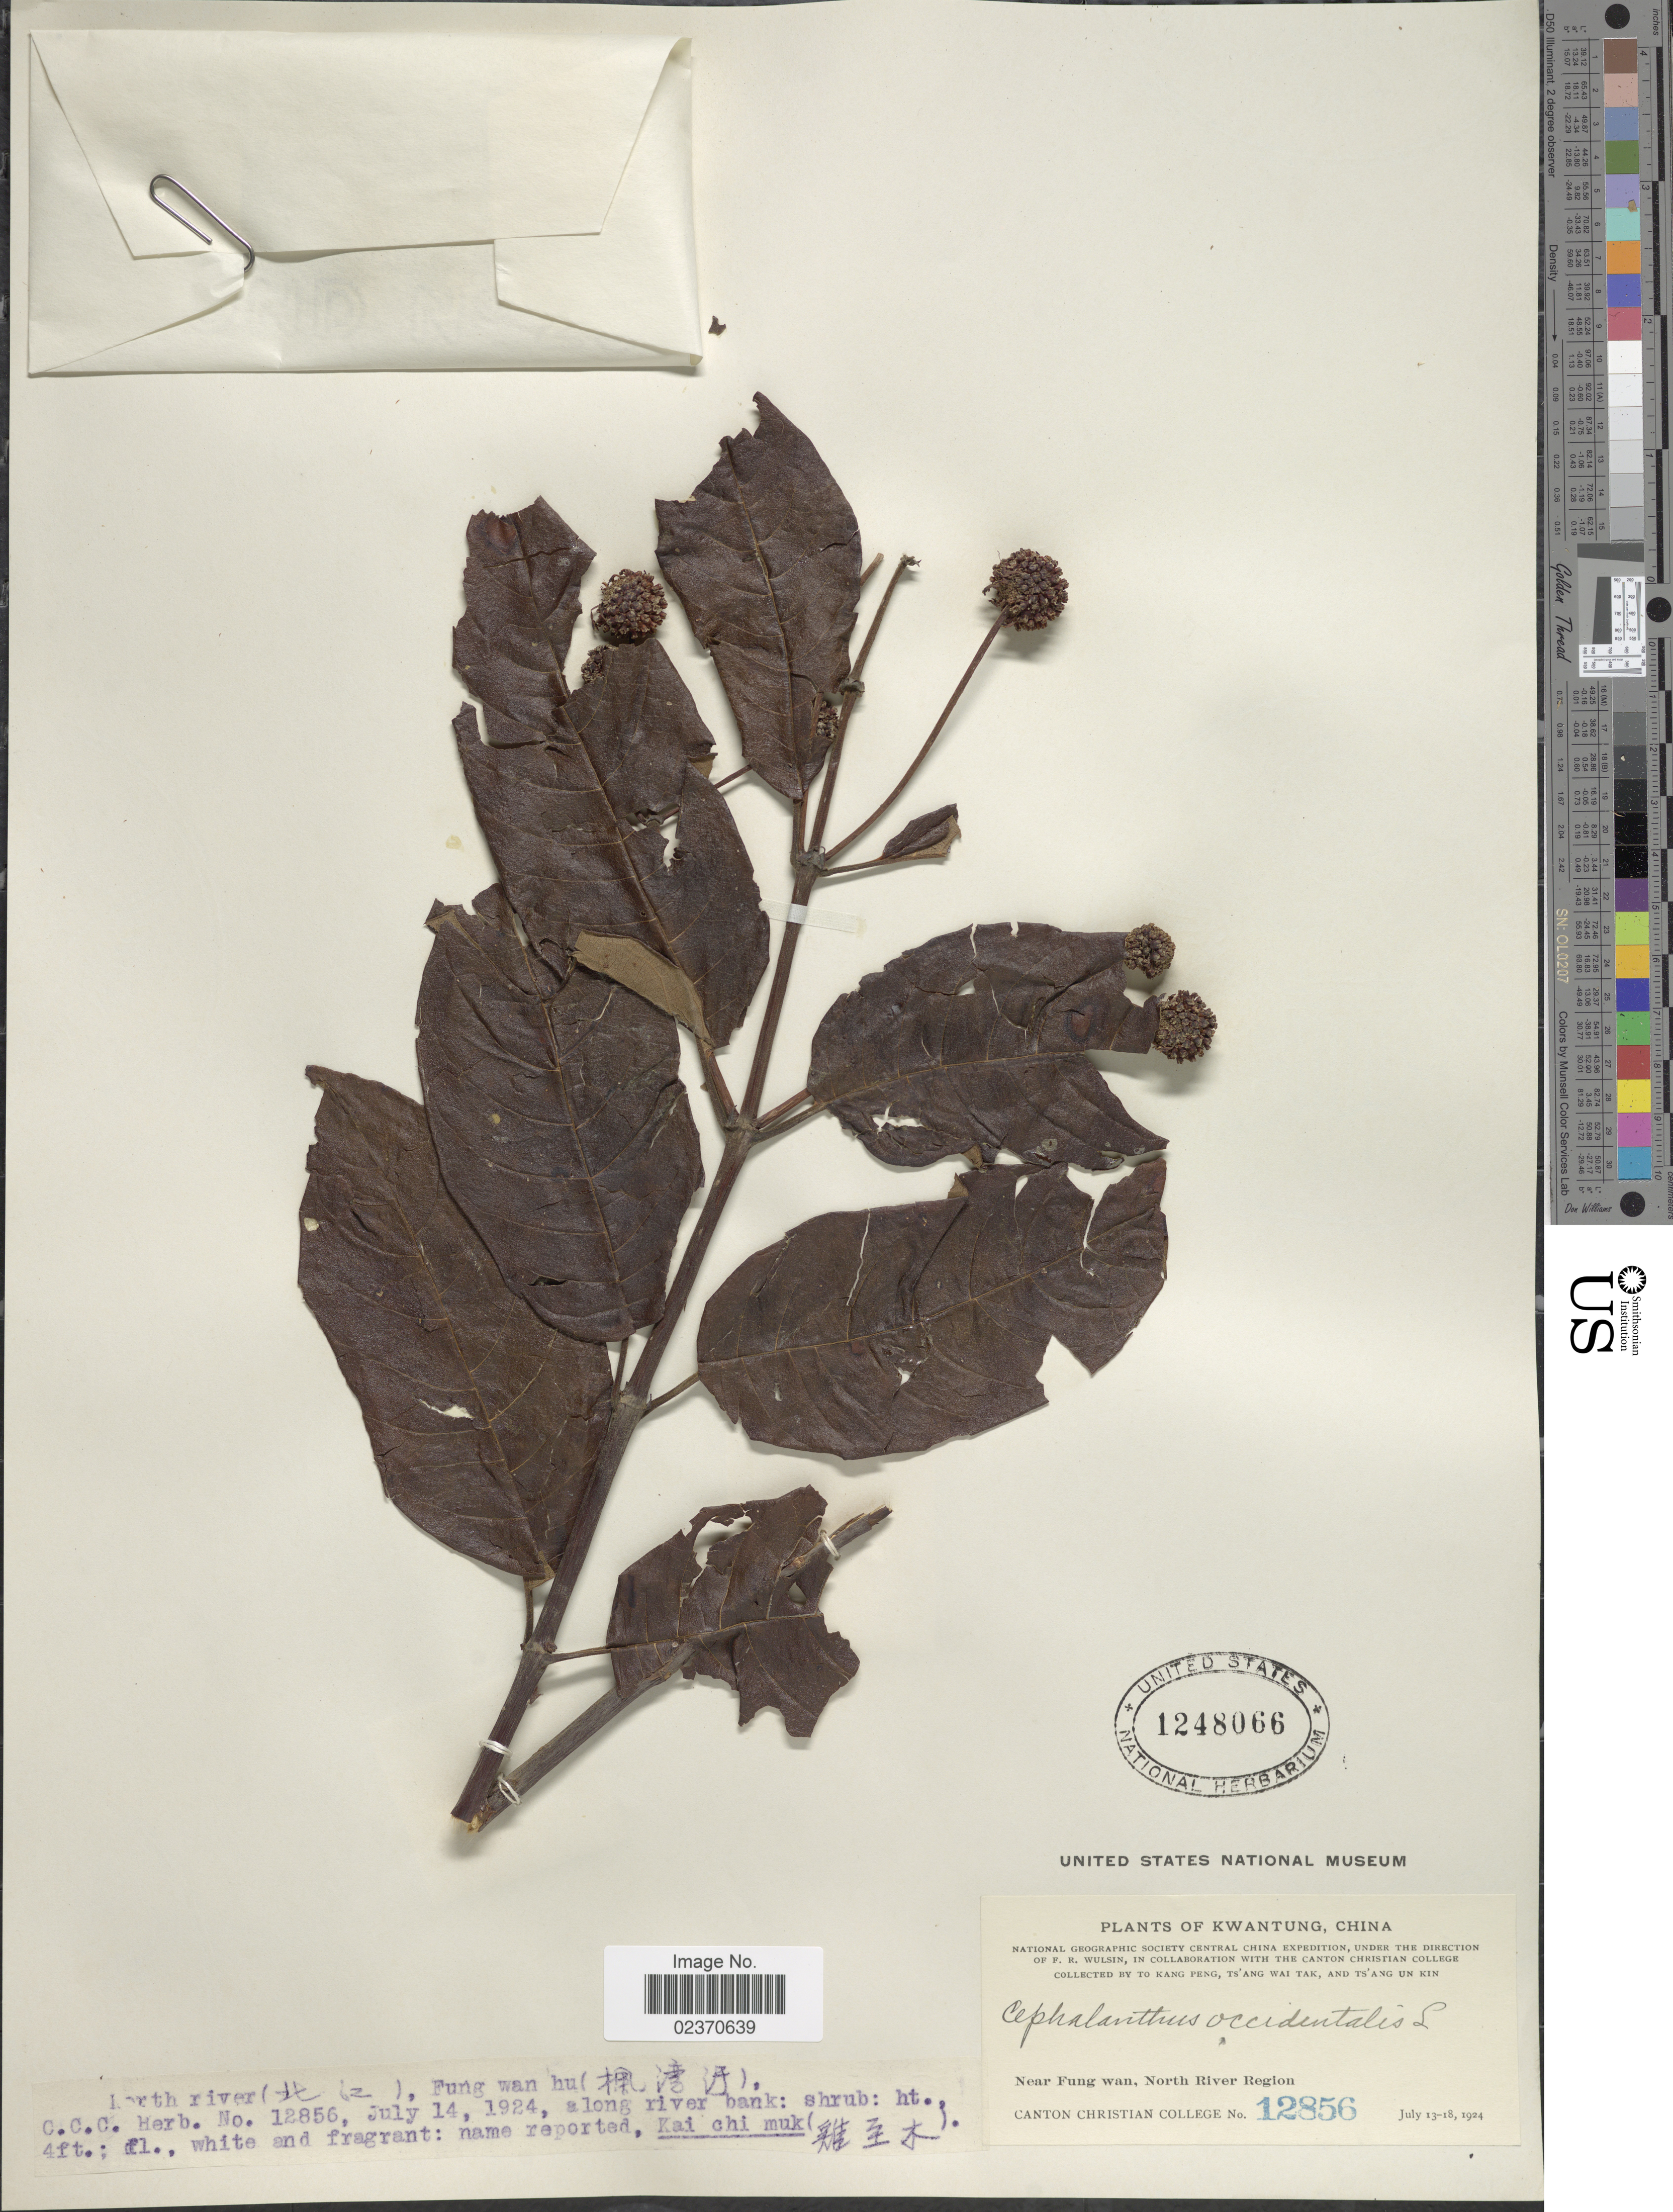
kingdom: Plantae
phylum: Tracheophyta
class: Magnoliopsida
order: Gentianales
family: Rubiaceae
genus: Cephalanthus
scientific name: Cephalanthus occidentalis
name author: L.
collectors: Canton Christian College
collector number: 12856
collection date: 1924-07-13/1924-07-18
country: China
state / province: Guangdong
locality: Kwangtung, China, Near Fung wan, North River Region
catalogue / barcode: US 1248066